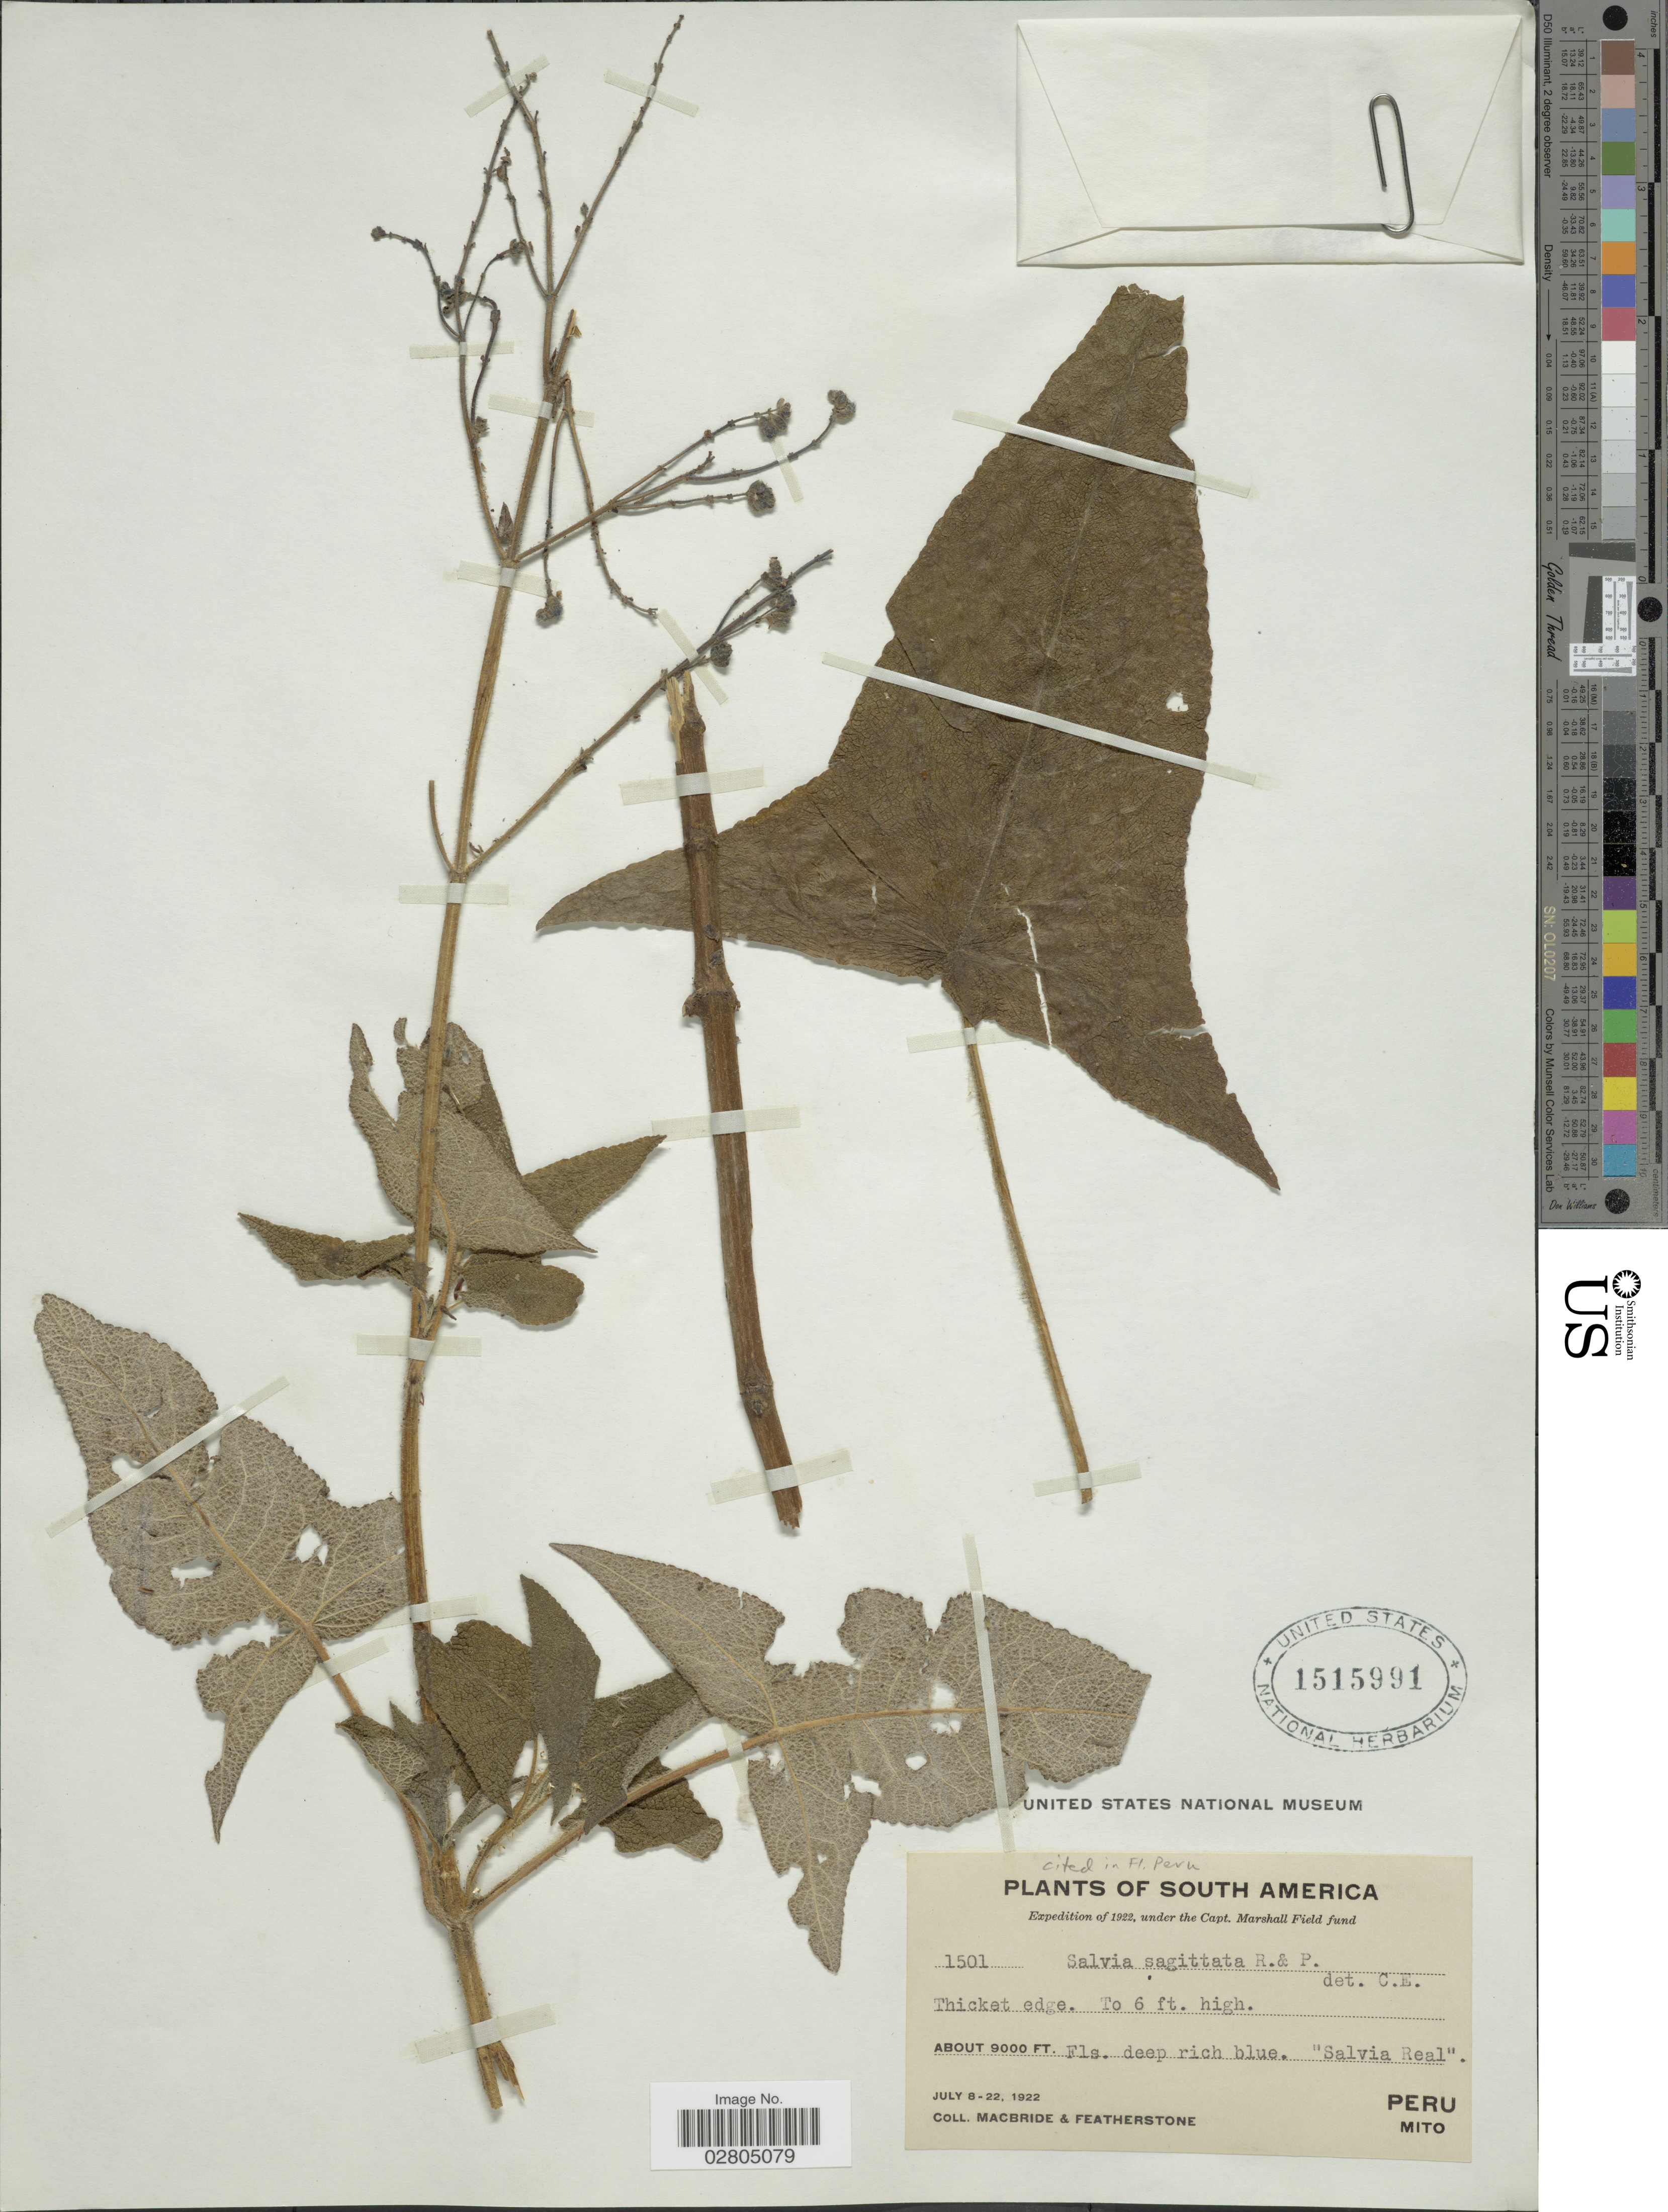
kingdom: Plantae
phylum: Tracheophyta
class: Magnoliopsida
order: Lamiales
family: Lamiaceae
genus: Salvia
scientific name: Salvia sagittata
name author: Ruiz & Pav.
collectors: Macbride, -- & -. Featherstone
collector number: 1501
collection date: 1922-07-08/1922-07-22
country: Peru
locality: Mito.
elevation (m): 2743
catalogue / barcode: US 1515991